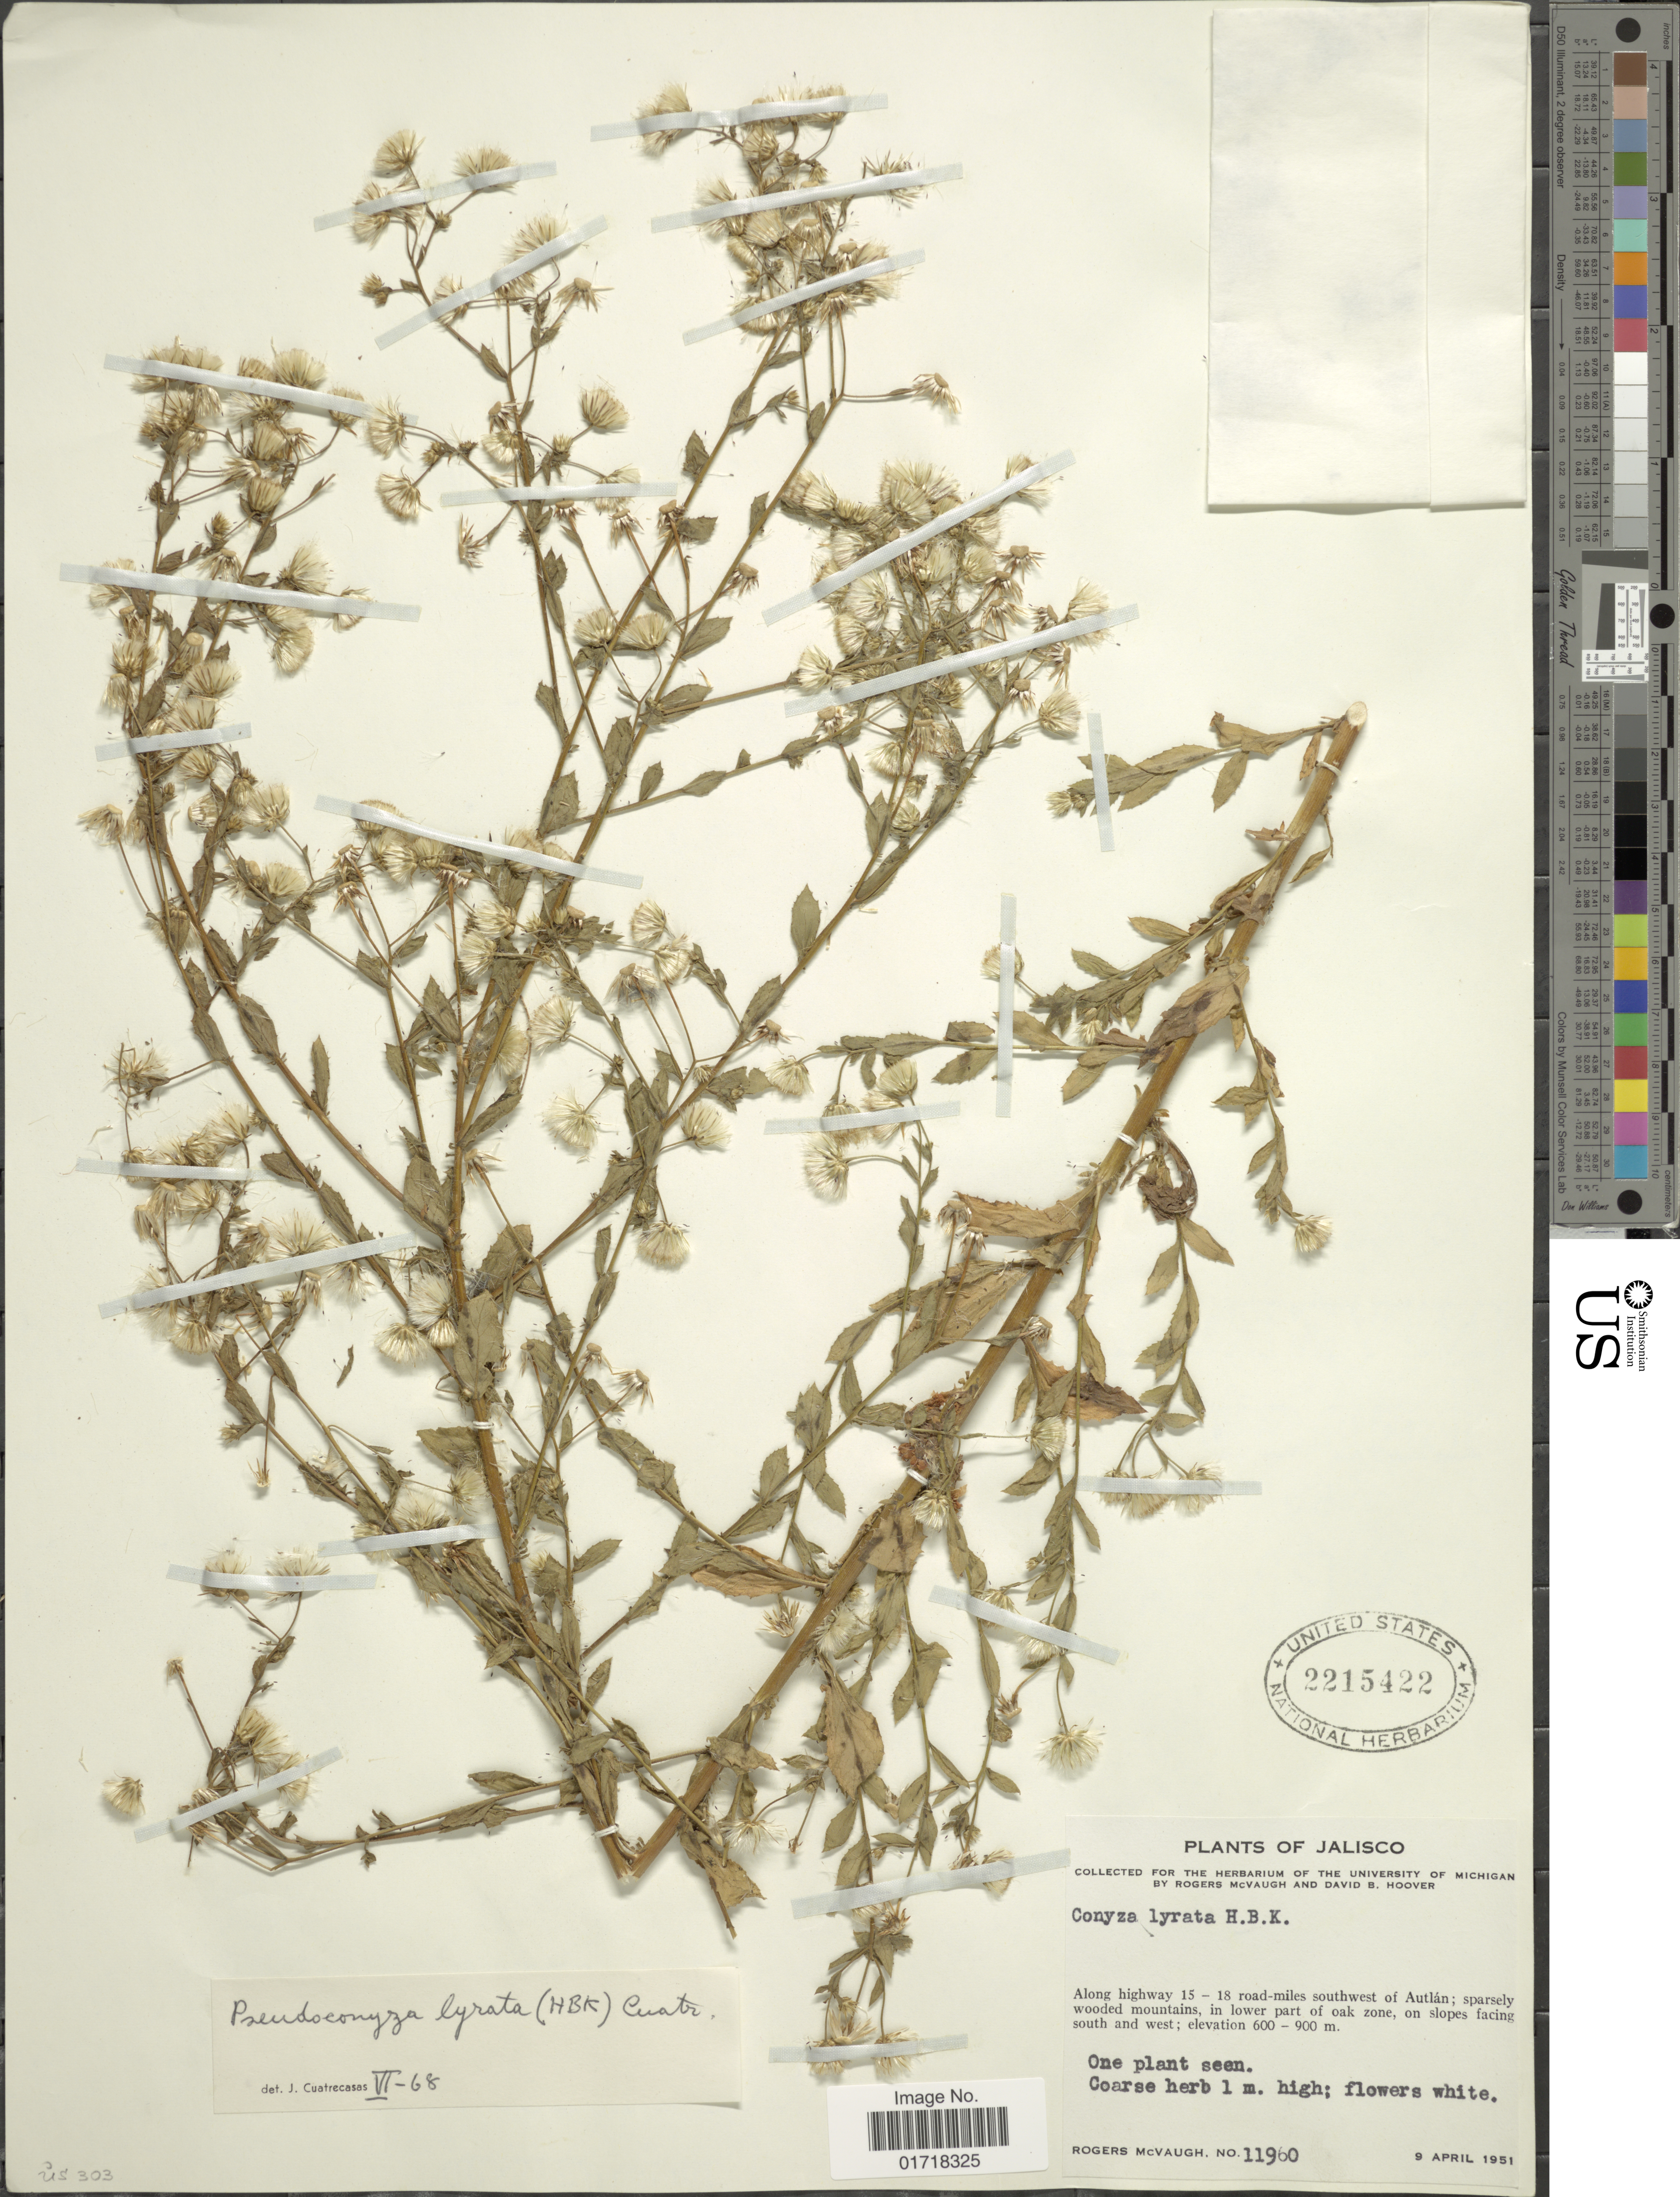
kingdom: Plantae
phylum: Tracheophyta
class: Magnoliopsida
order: Asterales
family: Asteraceae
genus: Pseudoconyza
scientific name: Pseudoconyza lyrata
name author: (Kunth) Cuatrec.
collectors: R. McVaugh & D. B. Hoover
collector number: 11960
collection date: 1951-04-09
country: Mexico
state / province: Jalisco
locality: Along highway 15 - road-miles southwest of Autlan, sparsely wooded mountains, in lower part of oak zone, on slopes facing south and west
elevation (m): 600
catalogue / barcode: US 2215422